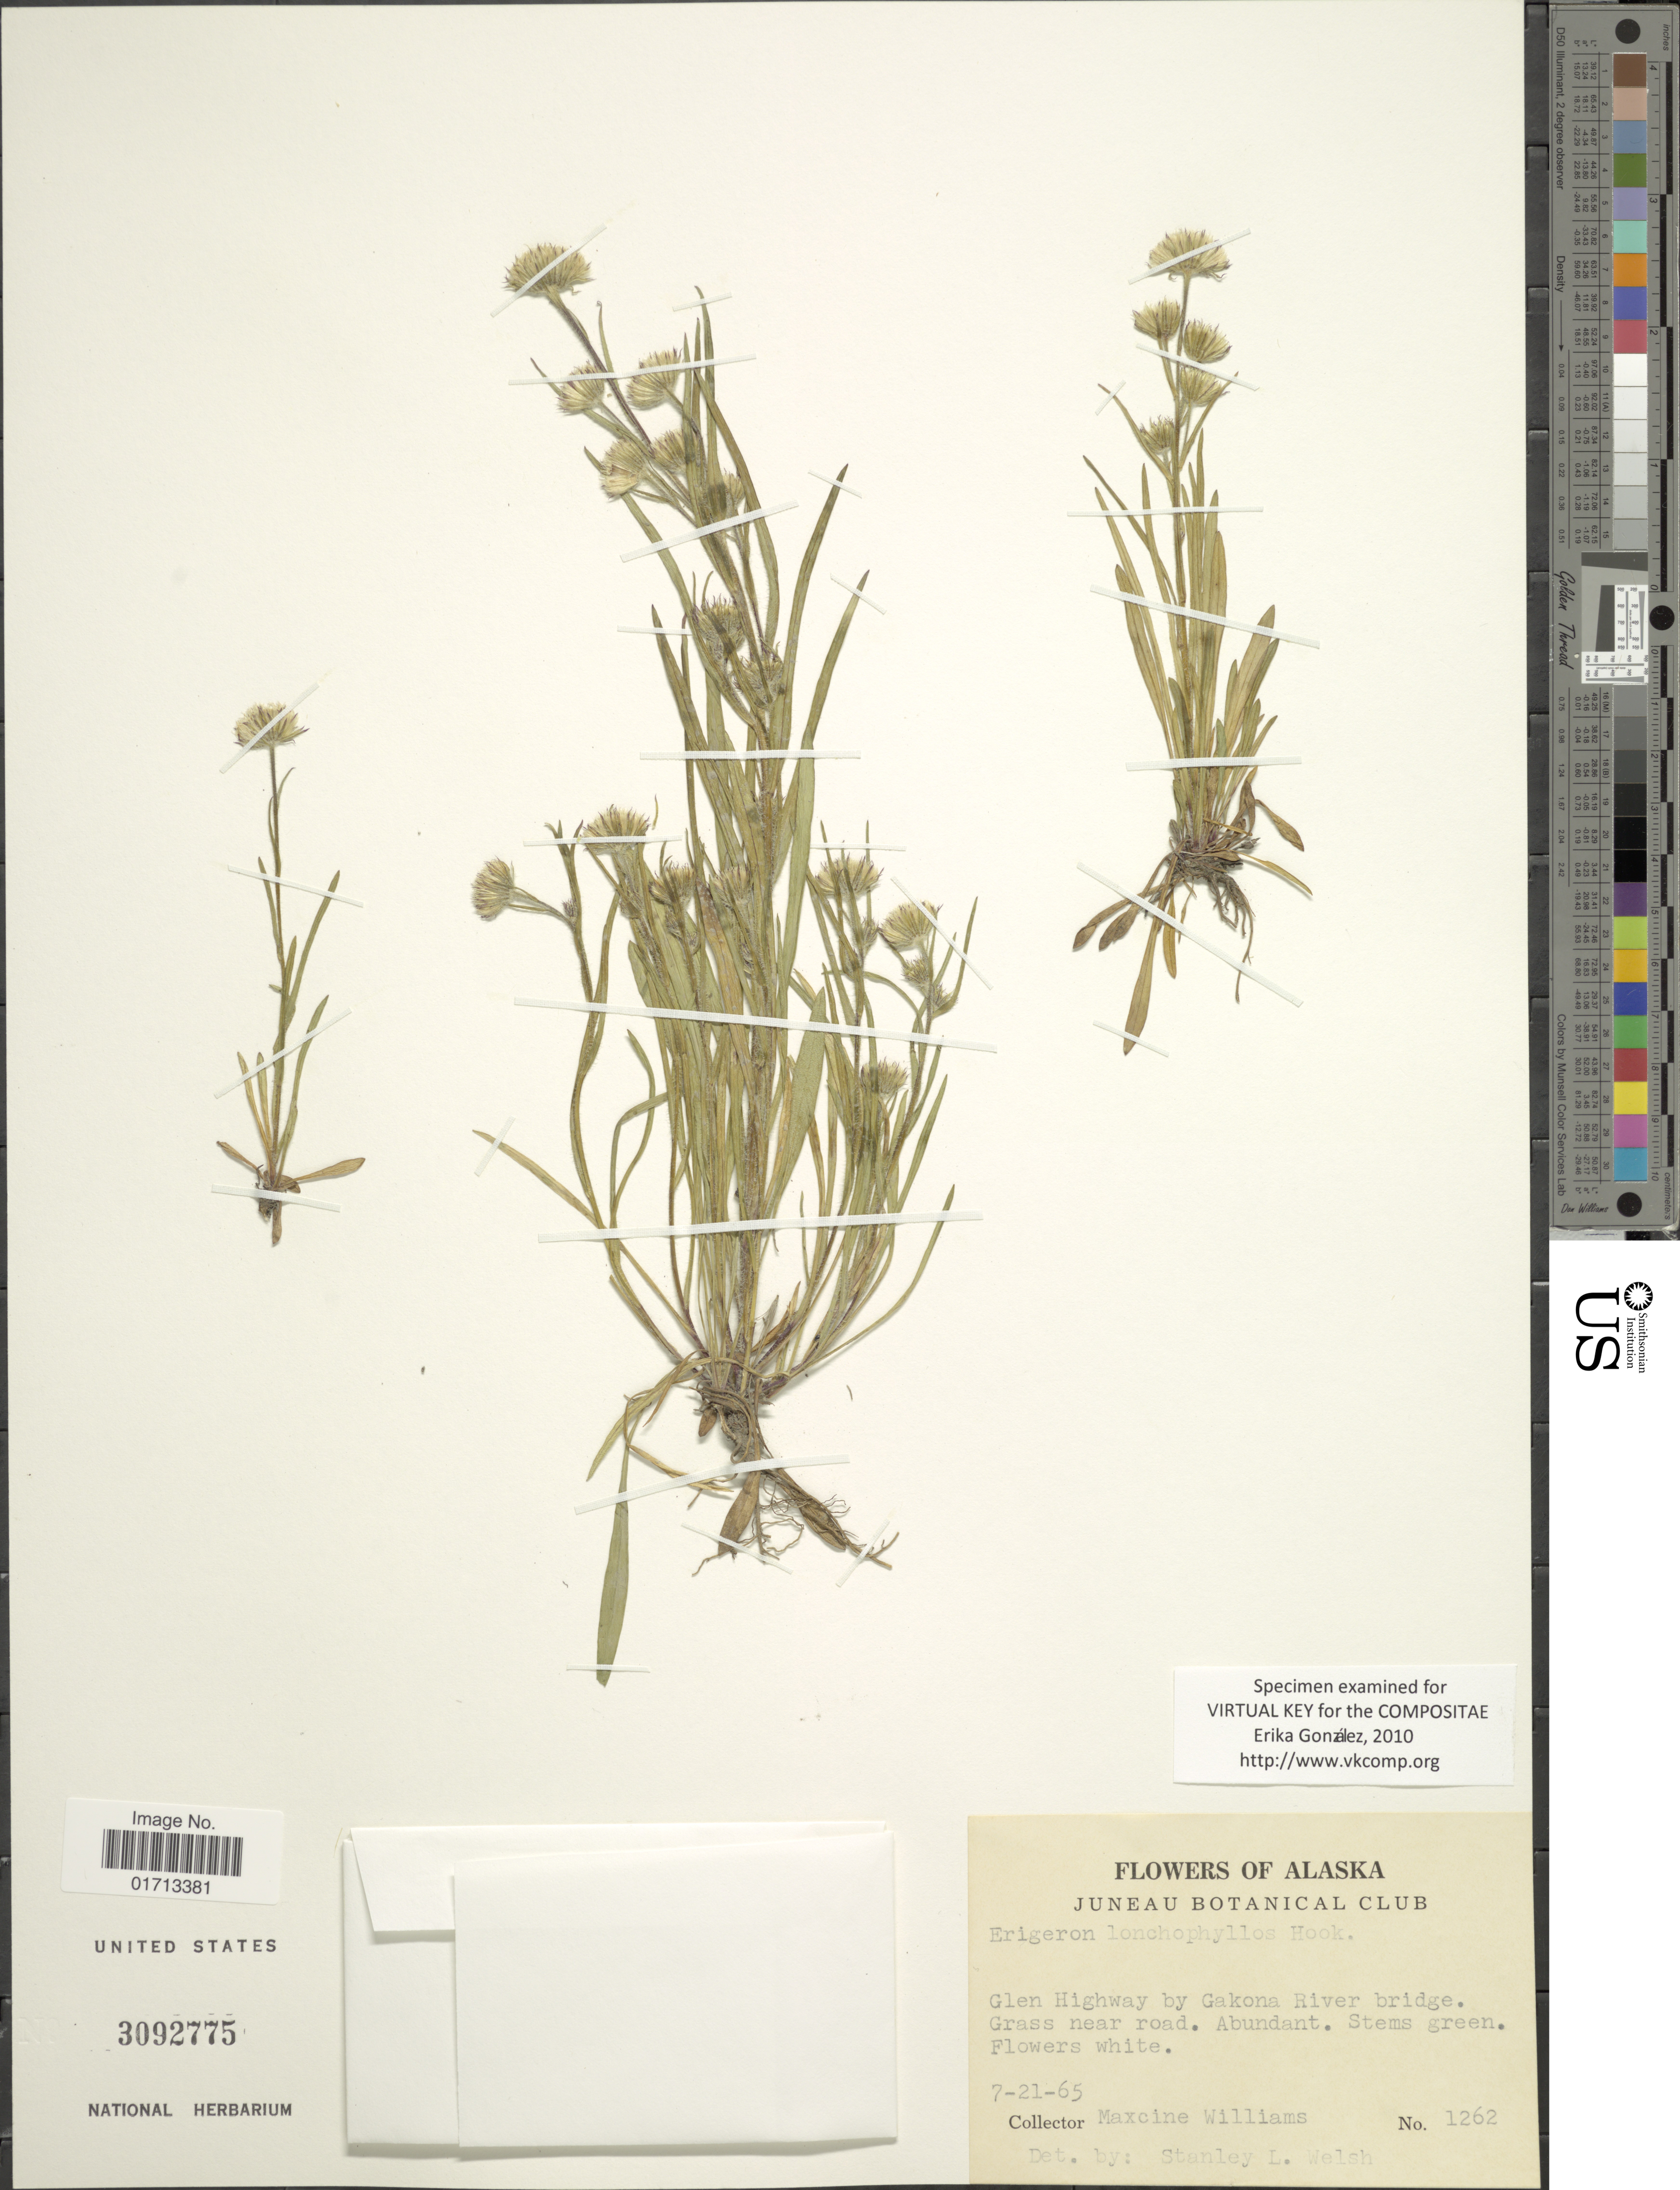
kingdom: Plantae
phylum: Tracheophyta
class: Magnoliopsida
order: Asterales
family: Asteraceae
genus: Erigeron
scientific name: Erigeron lonchophyllus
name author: Hook.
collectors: Mr. Williams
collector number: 1262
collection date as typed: Transcribed d/m/y: 21/7/65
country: United States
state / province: Alaska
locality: Glen Highway by Gakona River bridge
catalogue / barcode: US 3092775